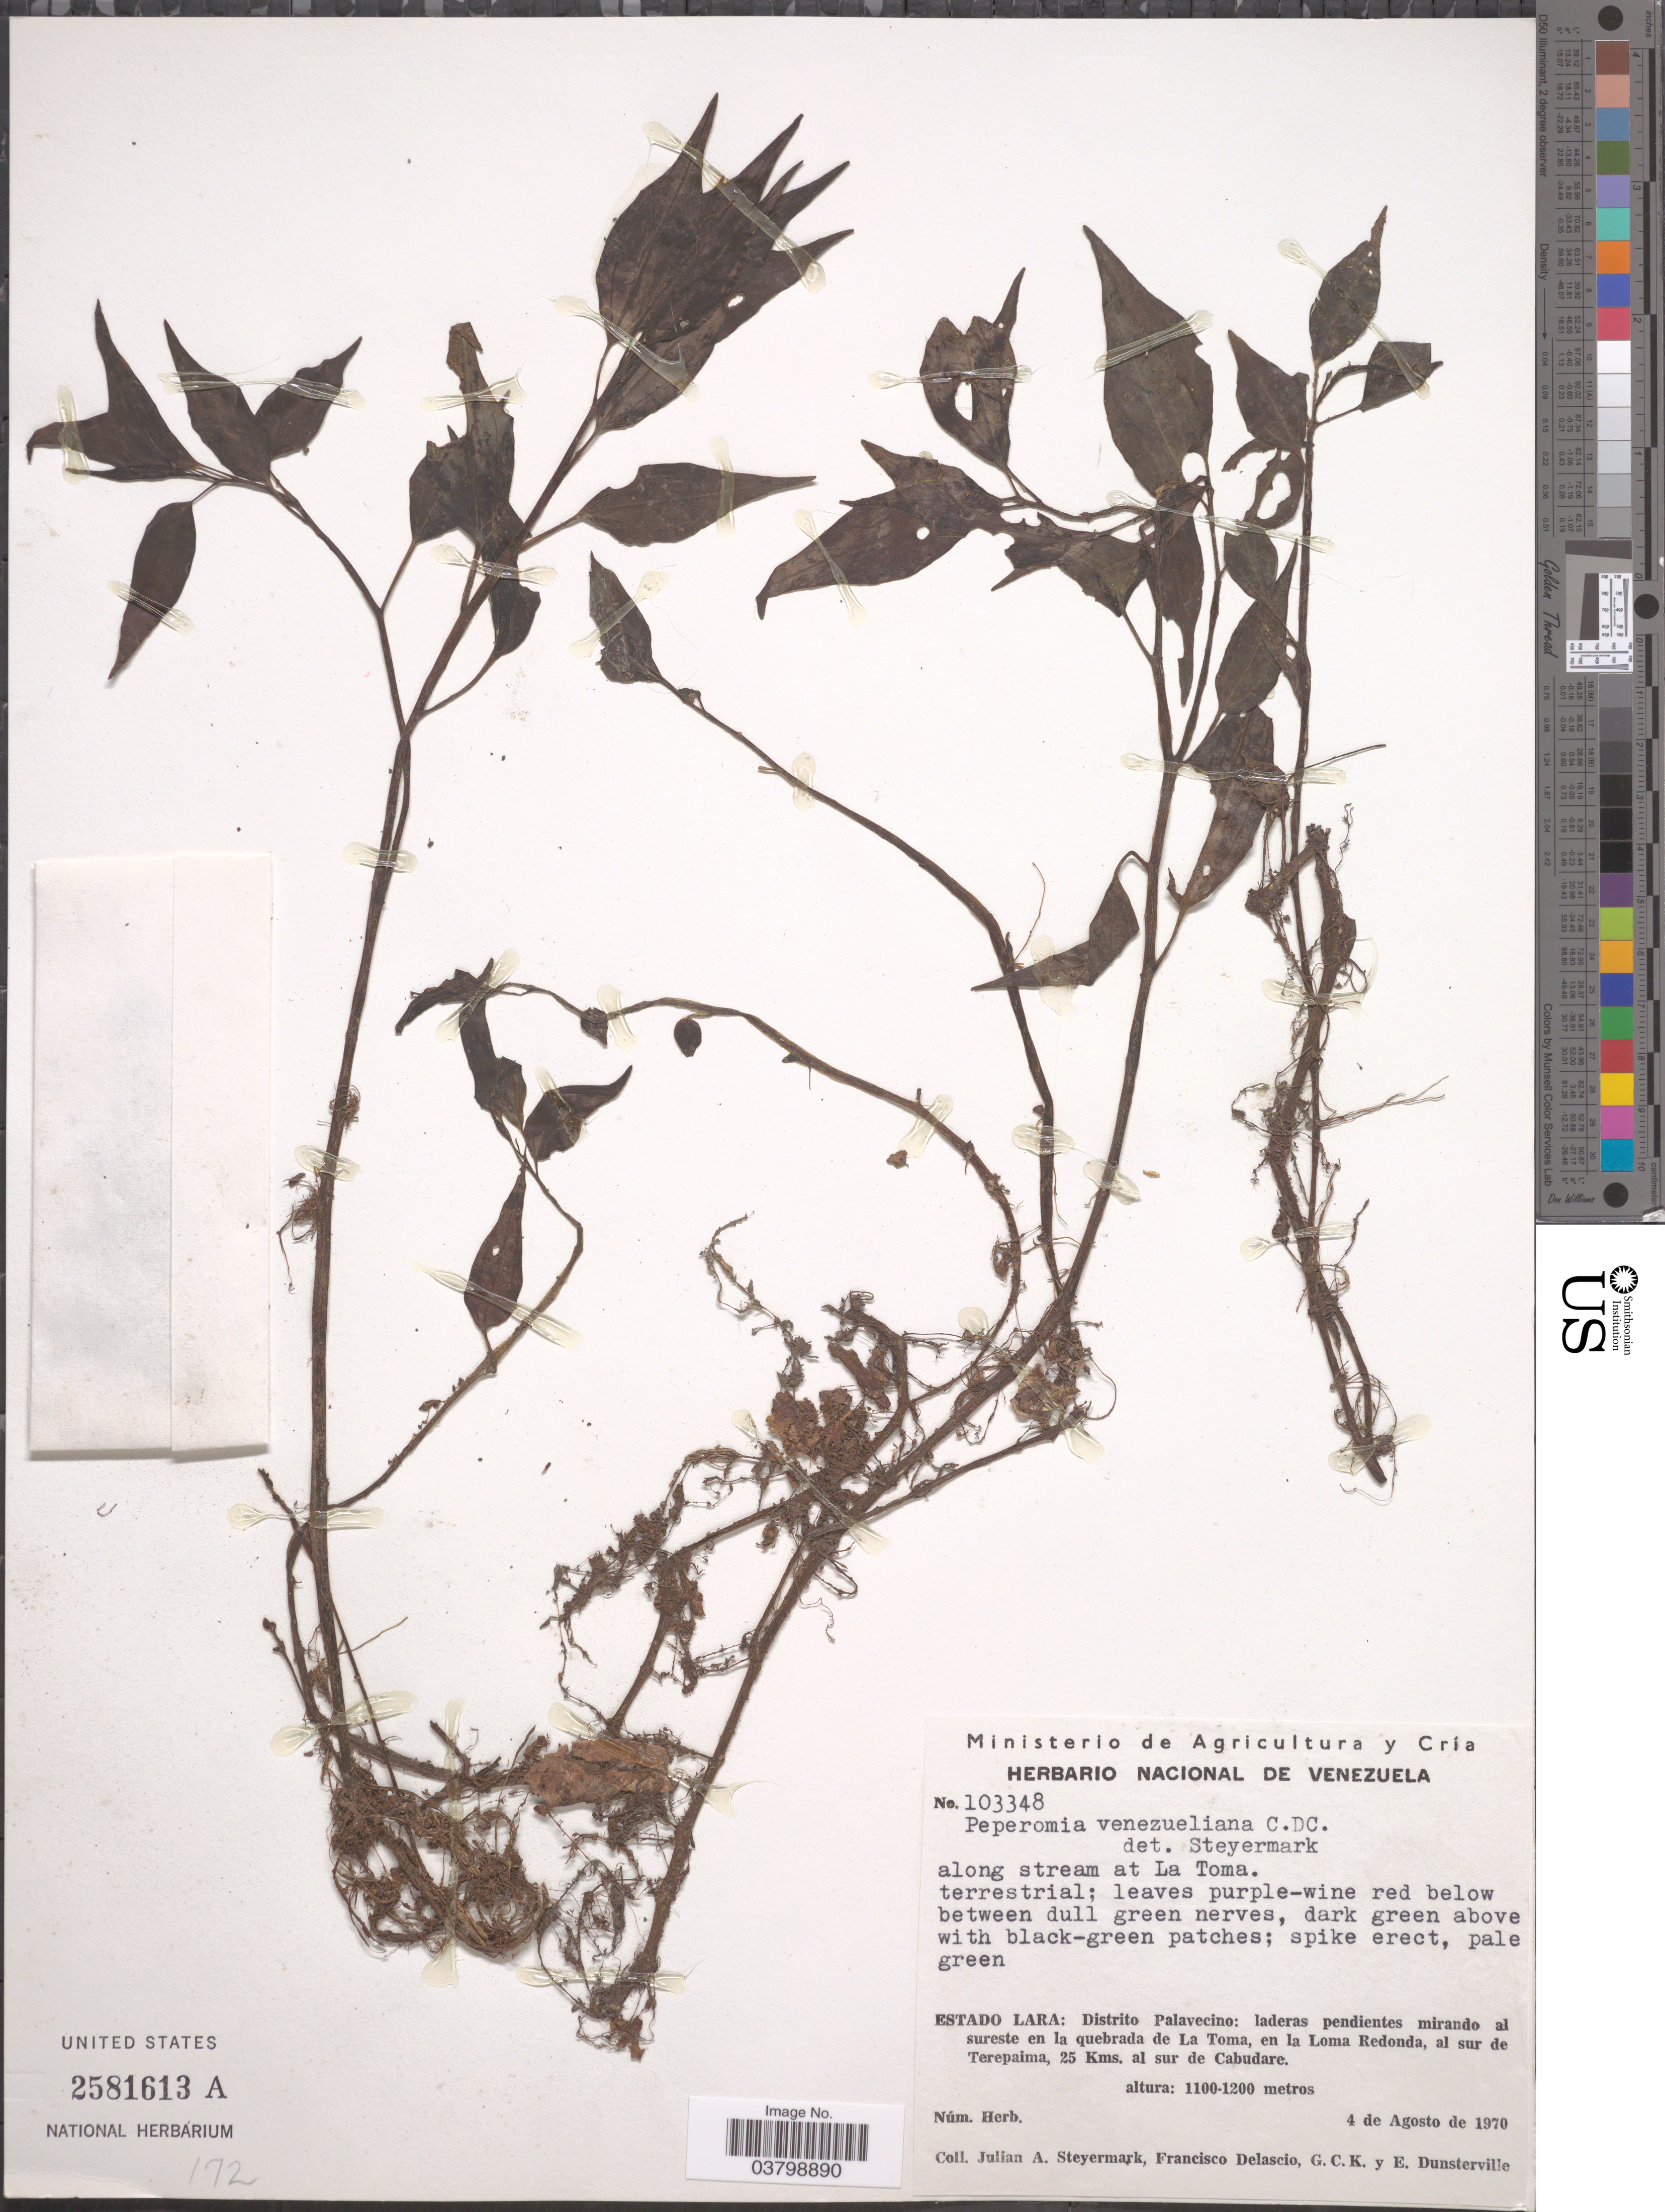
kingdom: Plantae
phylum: Tracheophyta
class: Magnoliopsida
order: Piperales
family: Piperaceae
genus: Peperomia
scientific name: Peperomia trinervis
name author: Ruiz & Pav.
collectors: J. Steyermark, F. Delascio, G. C. K. Dunsterville & E. Dunsterville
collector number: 103348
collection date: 1970-08-04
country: Venezuela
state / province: Lara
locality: Distrito Palavecino: laderas pendientes mirando al sureste en la quebrada de La Toma, en la Loma Redonda, al sur de Terepaima, 25 Kms. al sur de Cabudare.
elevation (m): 1100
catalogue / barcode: US 2581613A